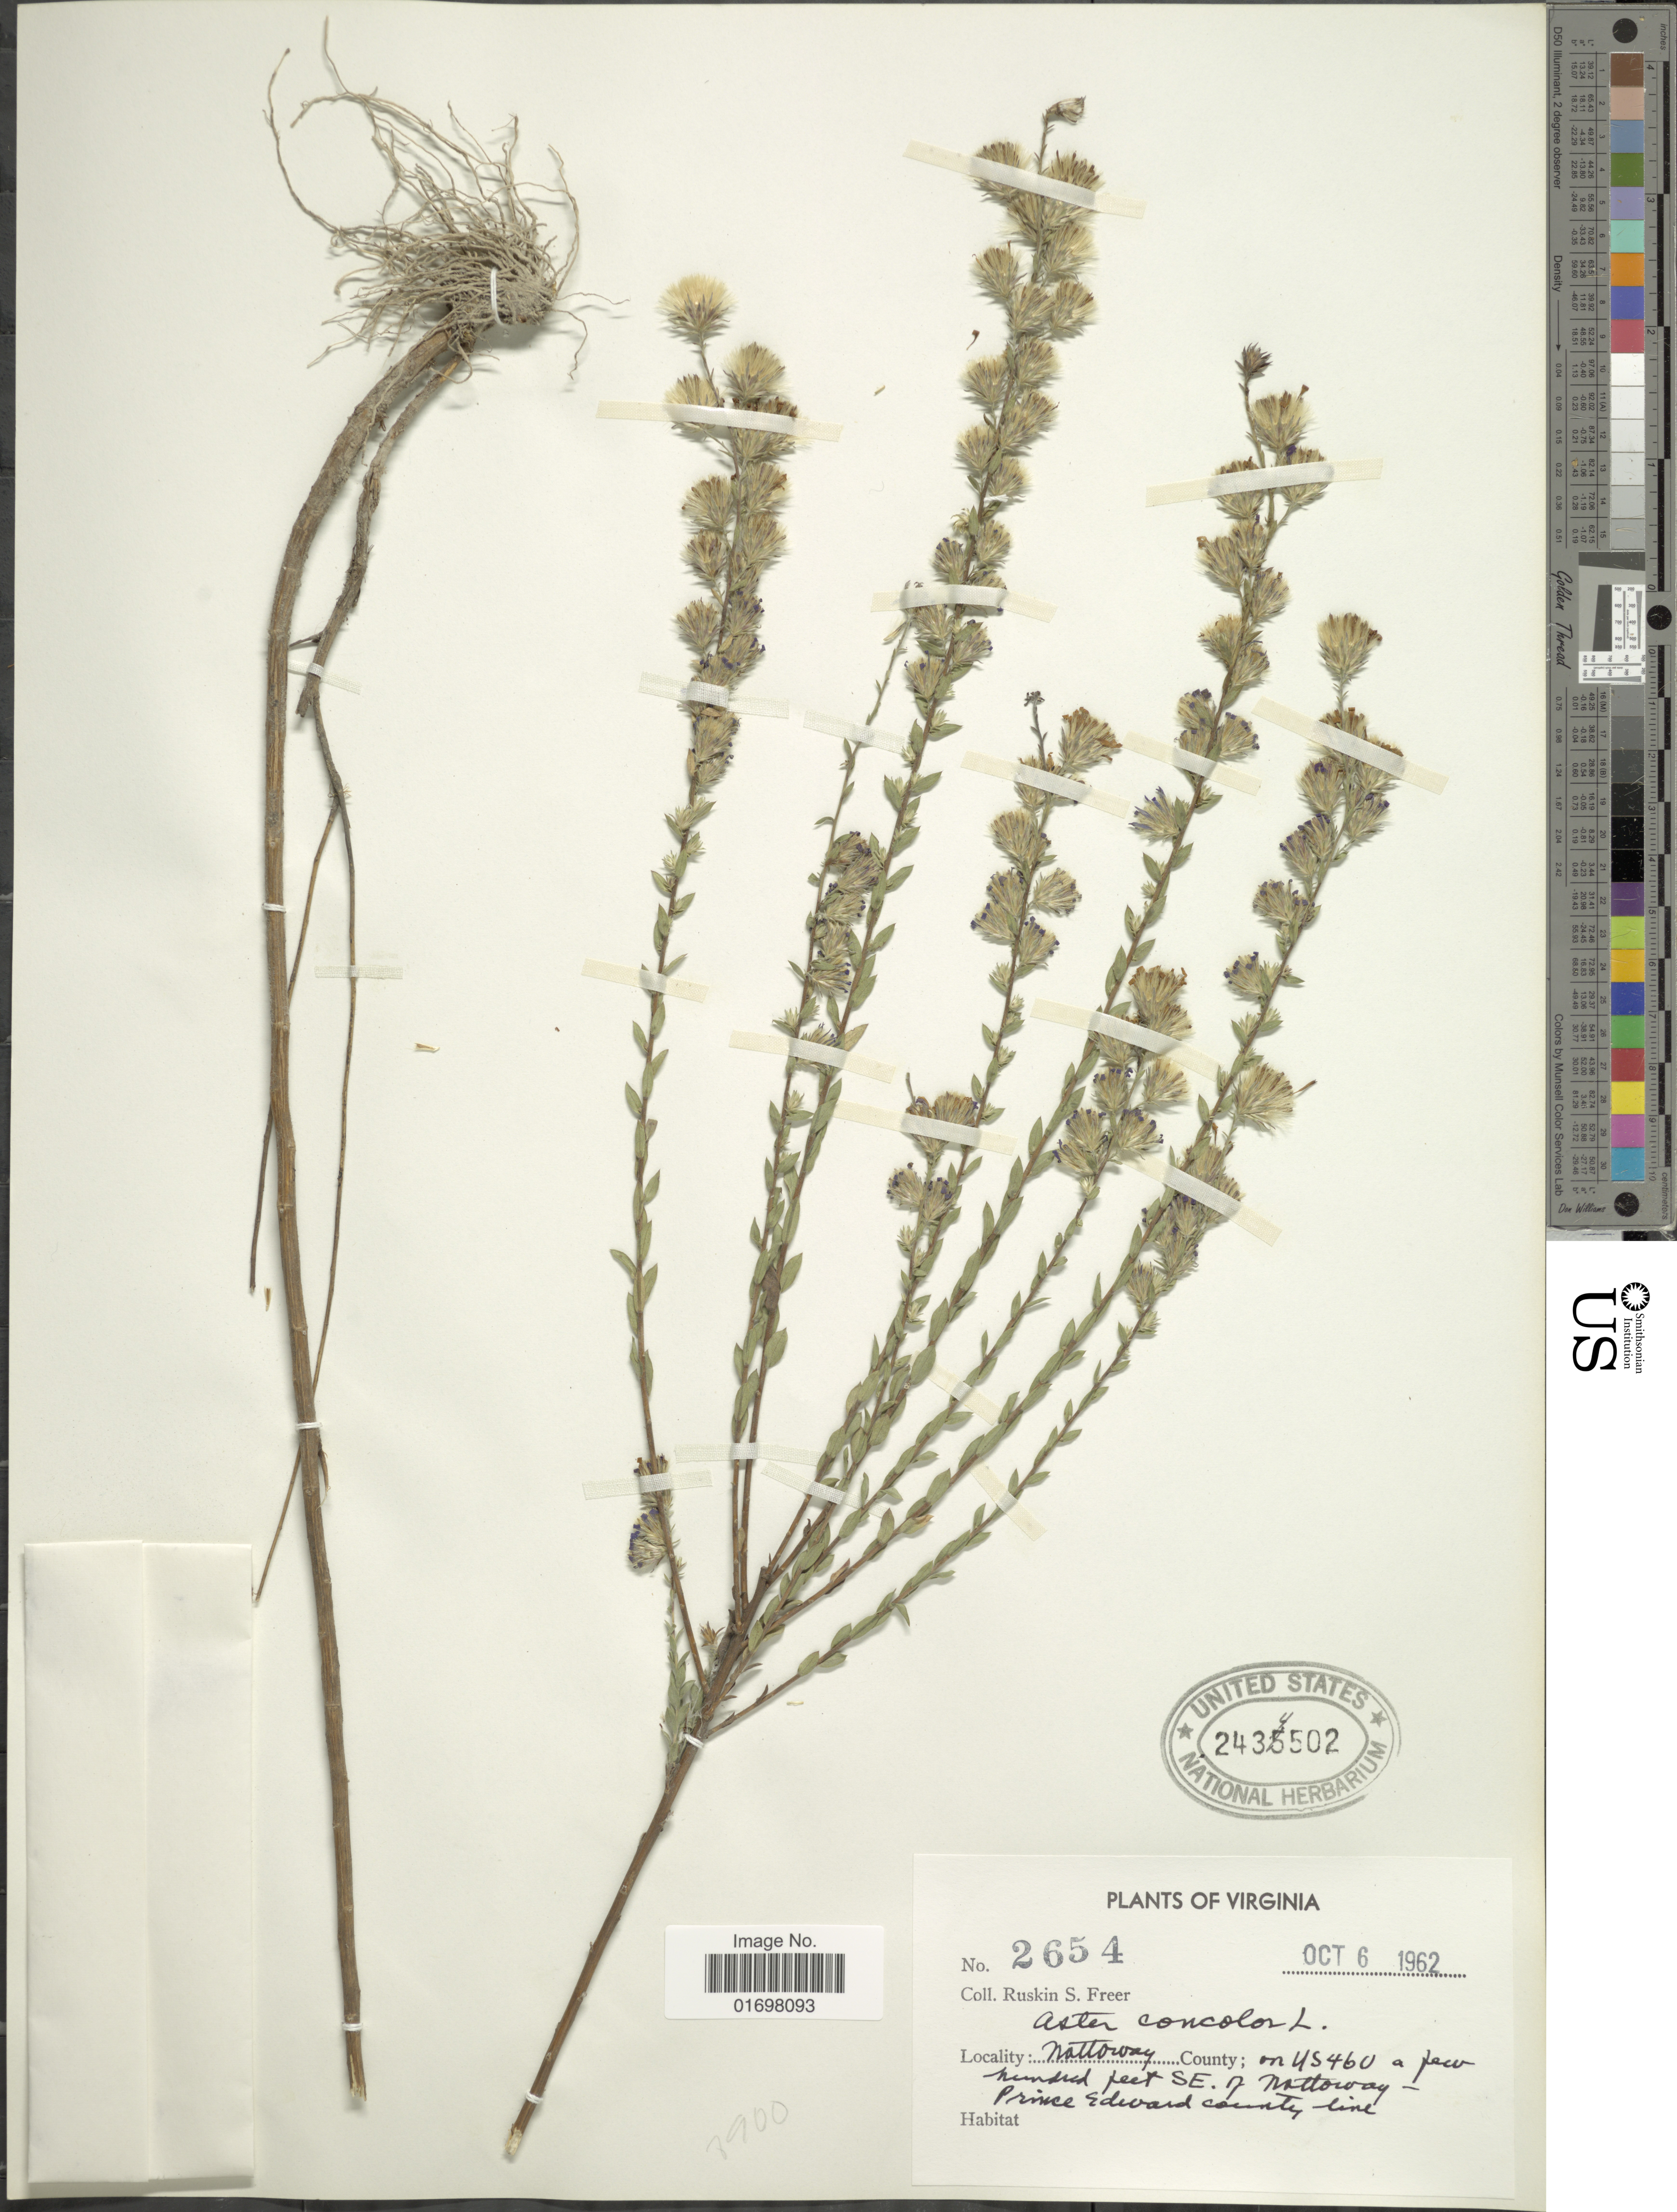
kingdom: Plantae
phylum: Tracheophyta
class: Magnoliopsida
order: Asterales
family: Asteraceae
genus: Symphyotrichum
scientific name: Symphyotrichum concolor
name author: (L.) G.L. Nesom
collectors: R. Freer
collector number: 2654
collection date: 1962-10-06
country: United States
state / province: Virginia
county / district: Nottoway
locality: Nottoway county; on US 460 a few hundred hunderd feet SE. of Nottoway-Prince Edward county line.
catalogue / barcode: US 2434502